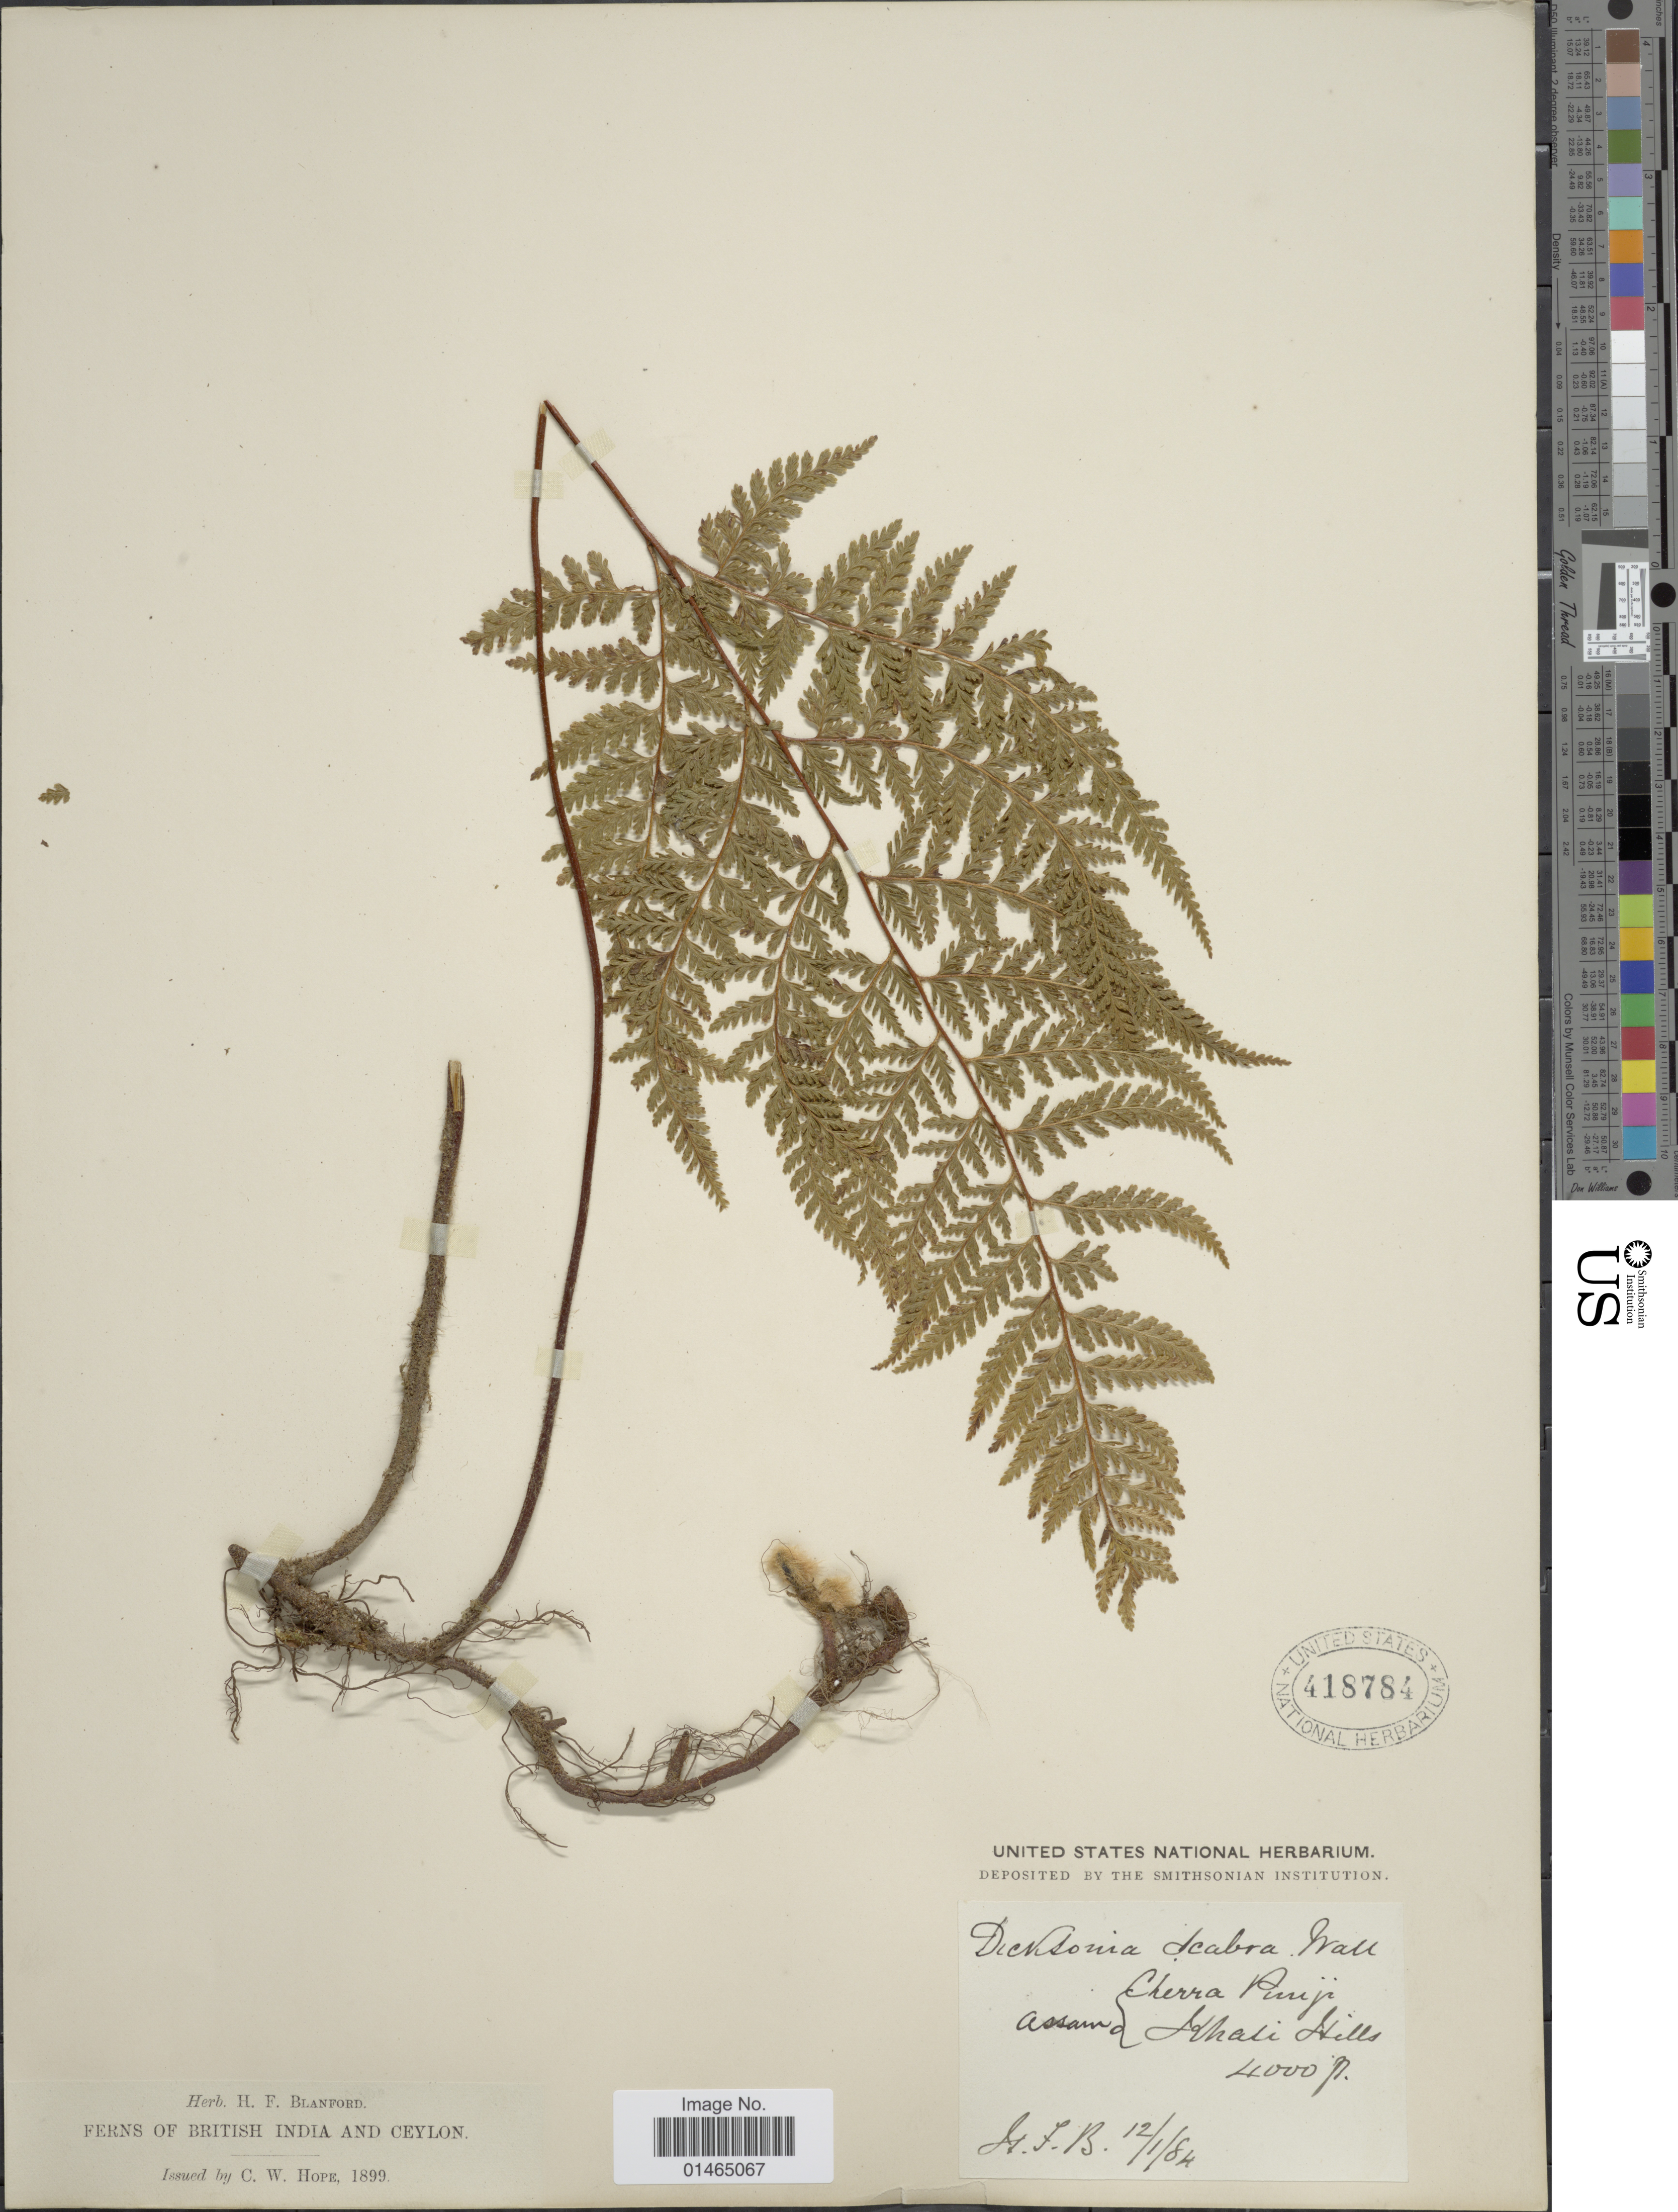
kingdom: Plantae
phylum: Tracheophyta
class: Polypodiopsida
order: Polypodiales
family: Dennstaedtiaceae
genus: Dennstaedtia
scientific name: Dennstaedtia scabra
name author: (Wall. ex Hook.) T. Moore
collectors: H. Blanford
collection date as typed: Transcribed d/m/y: 12/1/84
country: India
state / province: Assam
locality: Cherra Pimji, Khali Hills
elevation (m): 1219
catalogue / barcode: US 418784